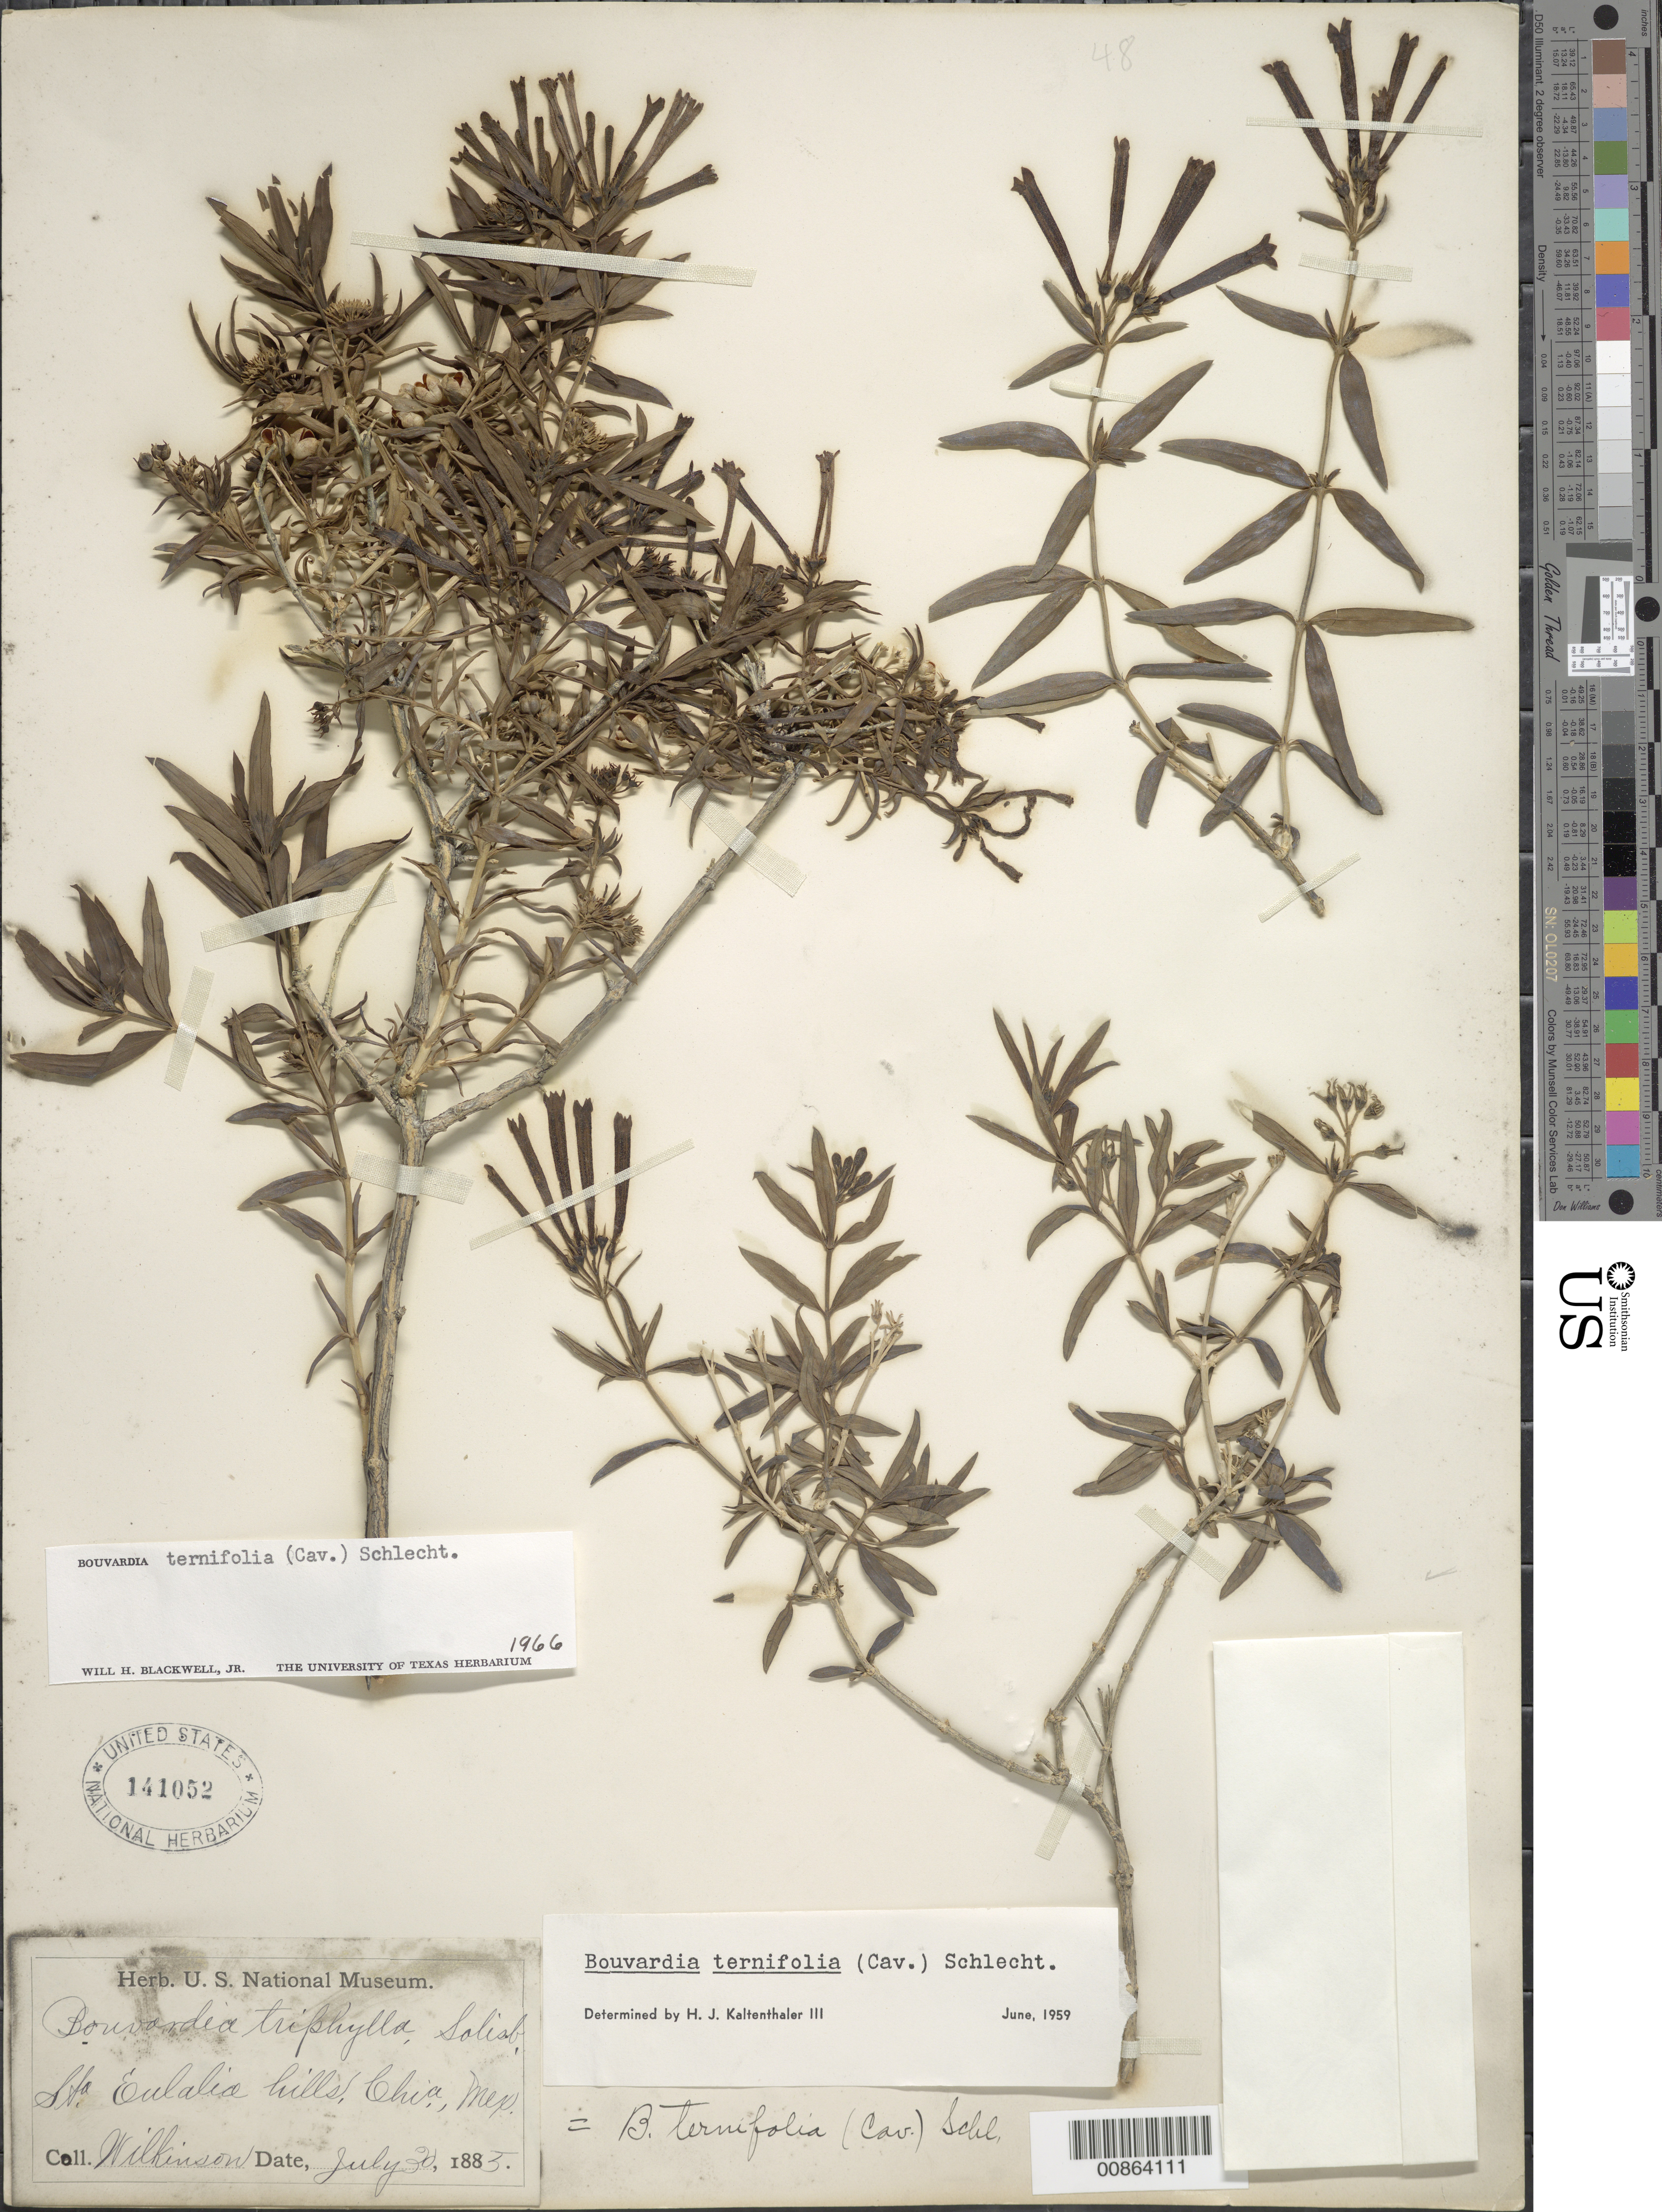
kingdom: Plantae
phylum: Tracheophyta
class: Magnoliopsida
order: Gentianales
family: Rubiaceae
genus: Bouvardia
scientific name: Bouvardia tenuifolia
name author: Standl.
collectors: E. Wilkinson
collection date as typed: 30 Jul 1885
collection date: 1885-07-30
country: Mexico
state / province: Chihuahua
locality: Sta. Eulalia hills, Chihuahua.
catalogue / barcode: US 141052